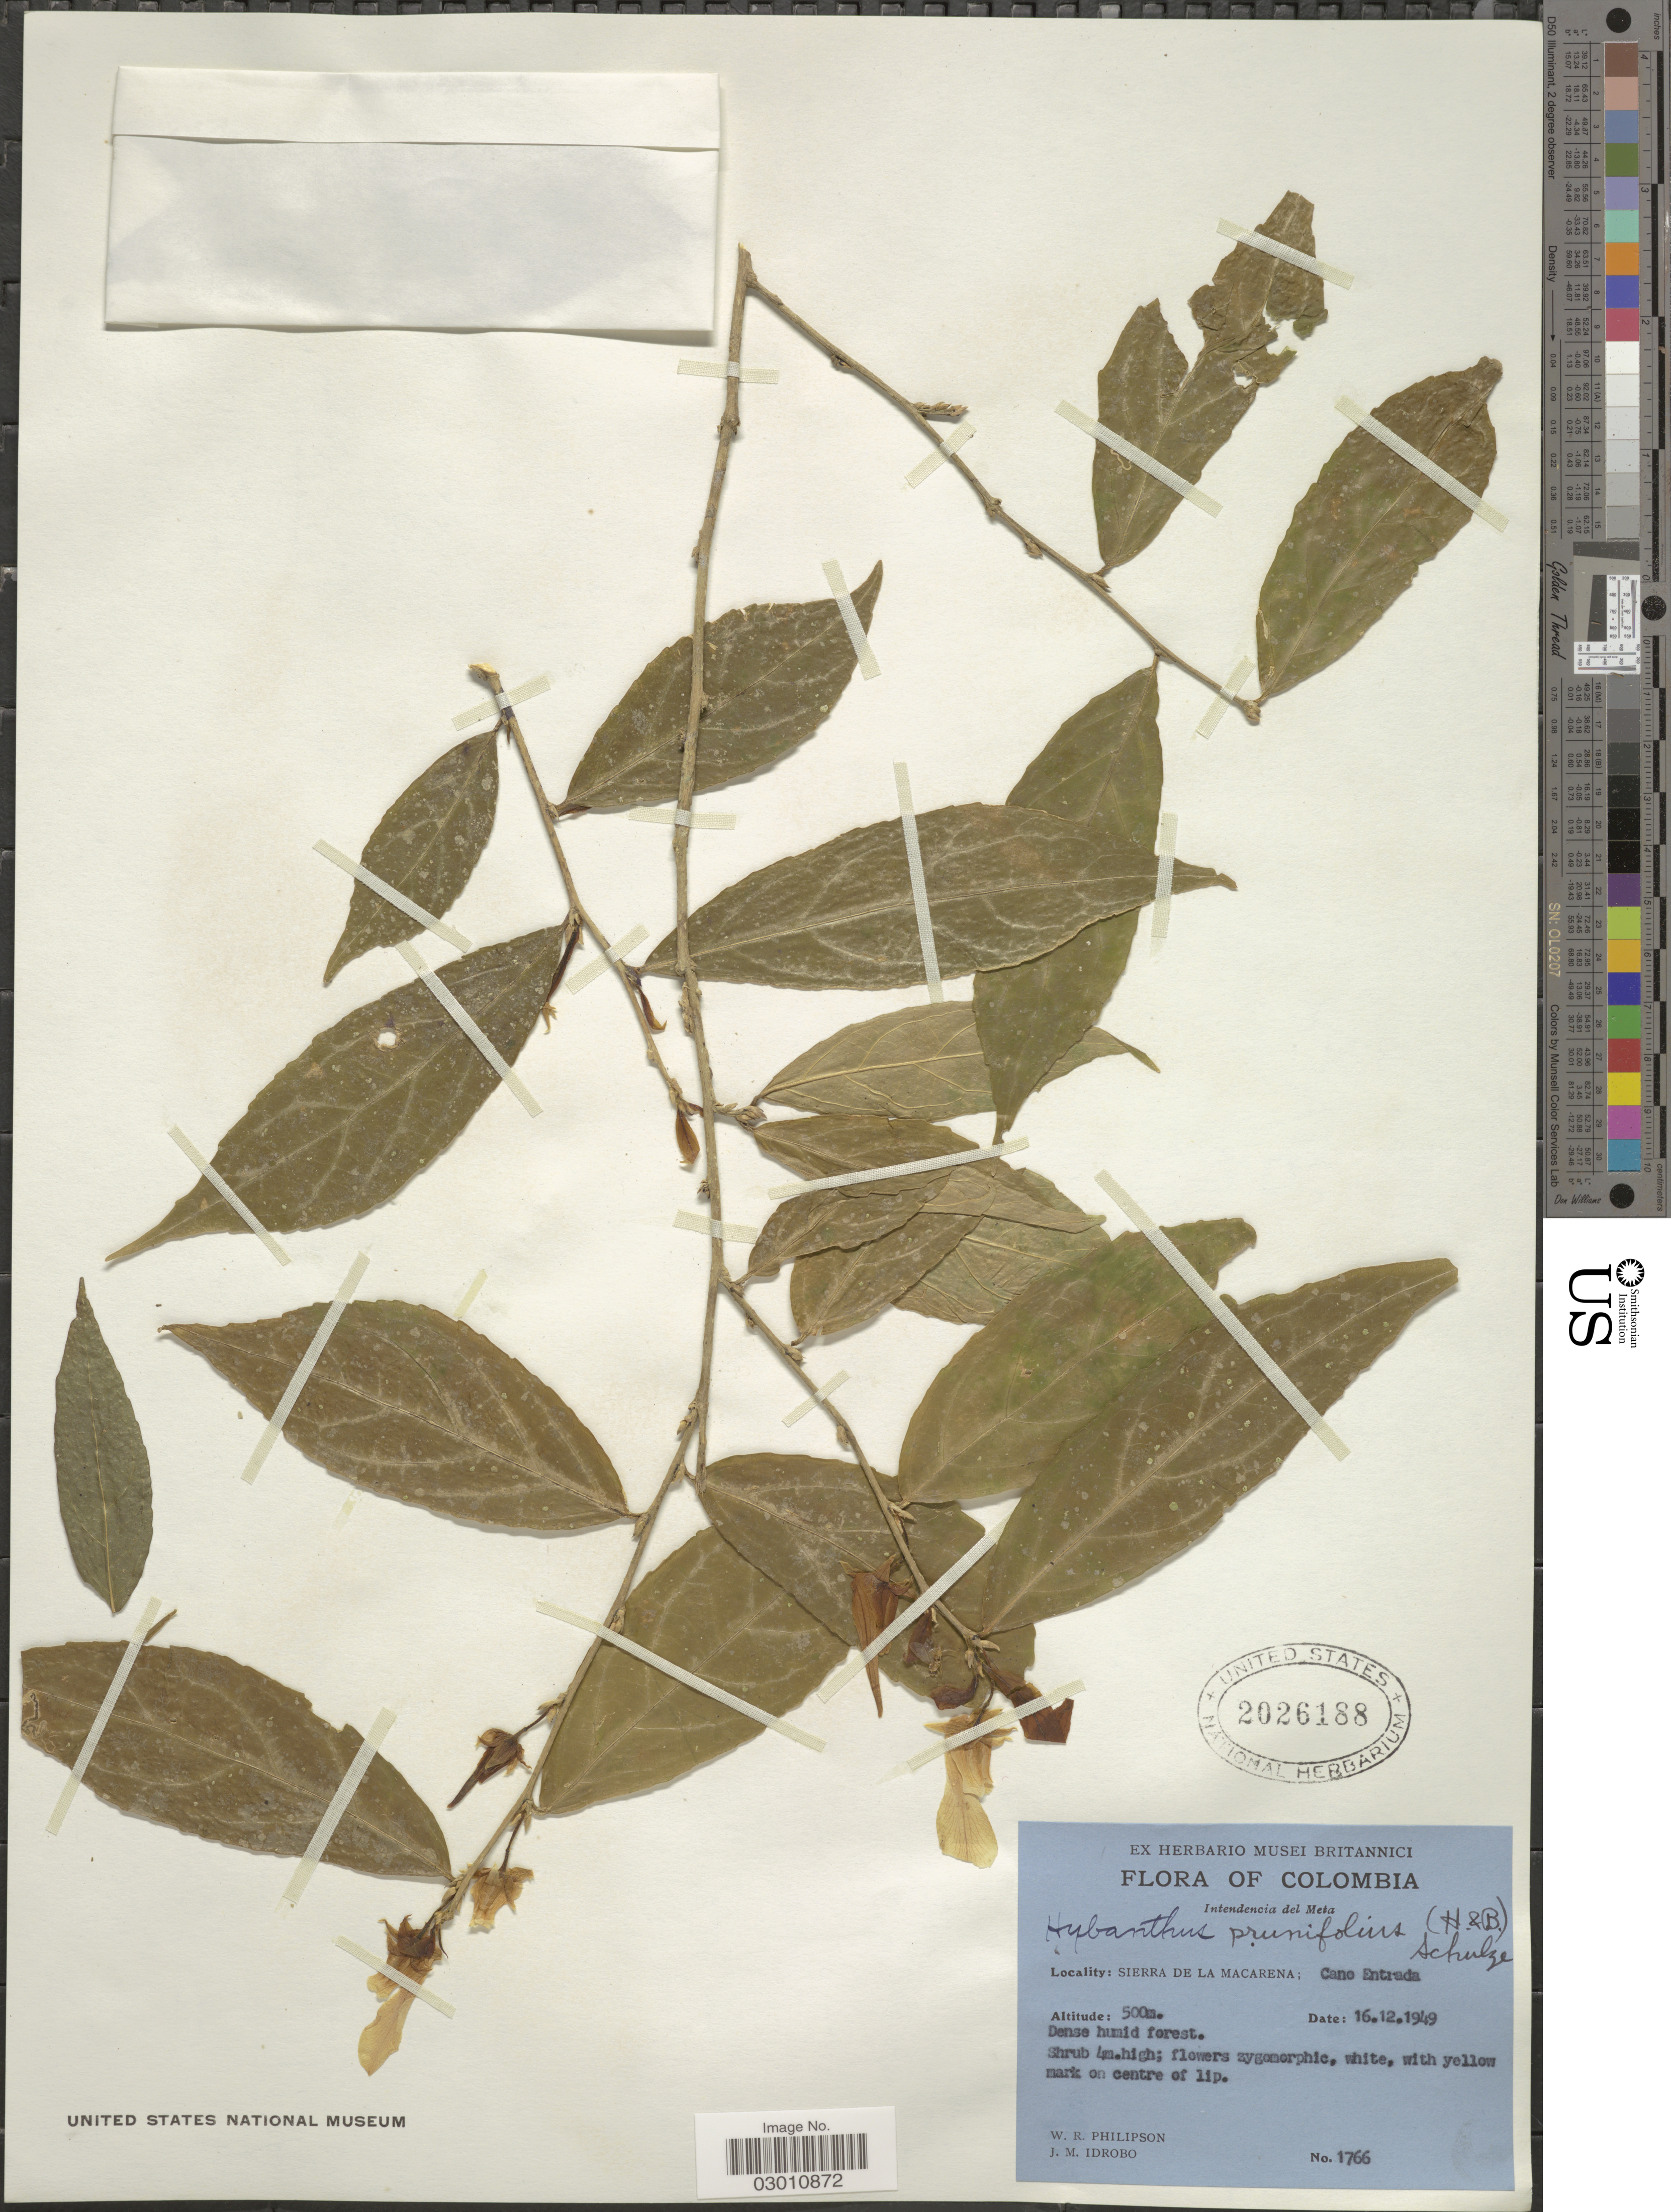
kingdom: Plantae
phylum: Tracheophyta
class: Magnoliopsida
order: Malpighiales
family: Violaceae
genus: Pombalia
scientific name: Pombalia prunifolia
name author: (Humb. & Bonpl. ex Willd.) Paula-Souza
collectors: W. R. Philipson & J. M. Idrobo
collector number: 1766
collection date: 1949-12-16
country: Colombia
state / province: Meta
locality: Intendencia del Meta. Sierra de La Macarena; Cano Entrada.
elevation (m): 500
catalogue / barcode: US 2026188